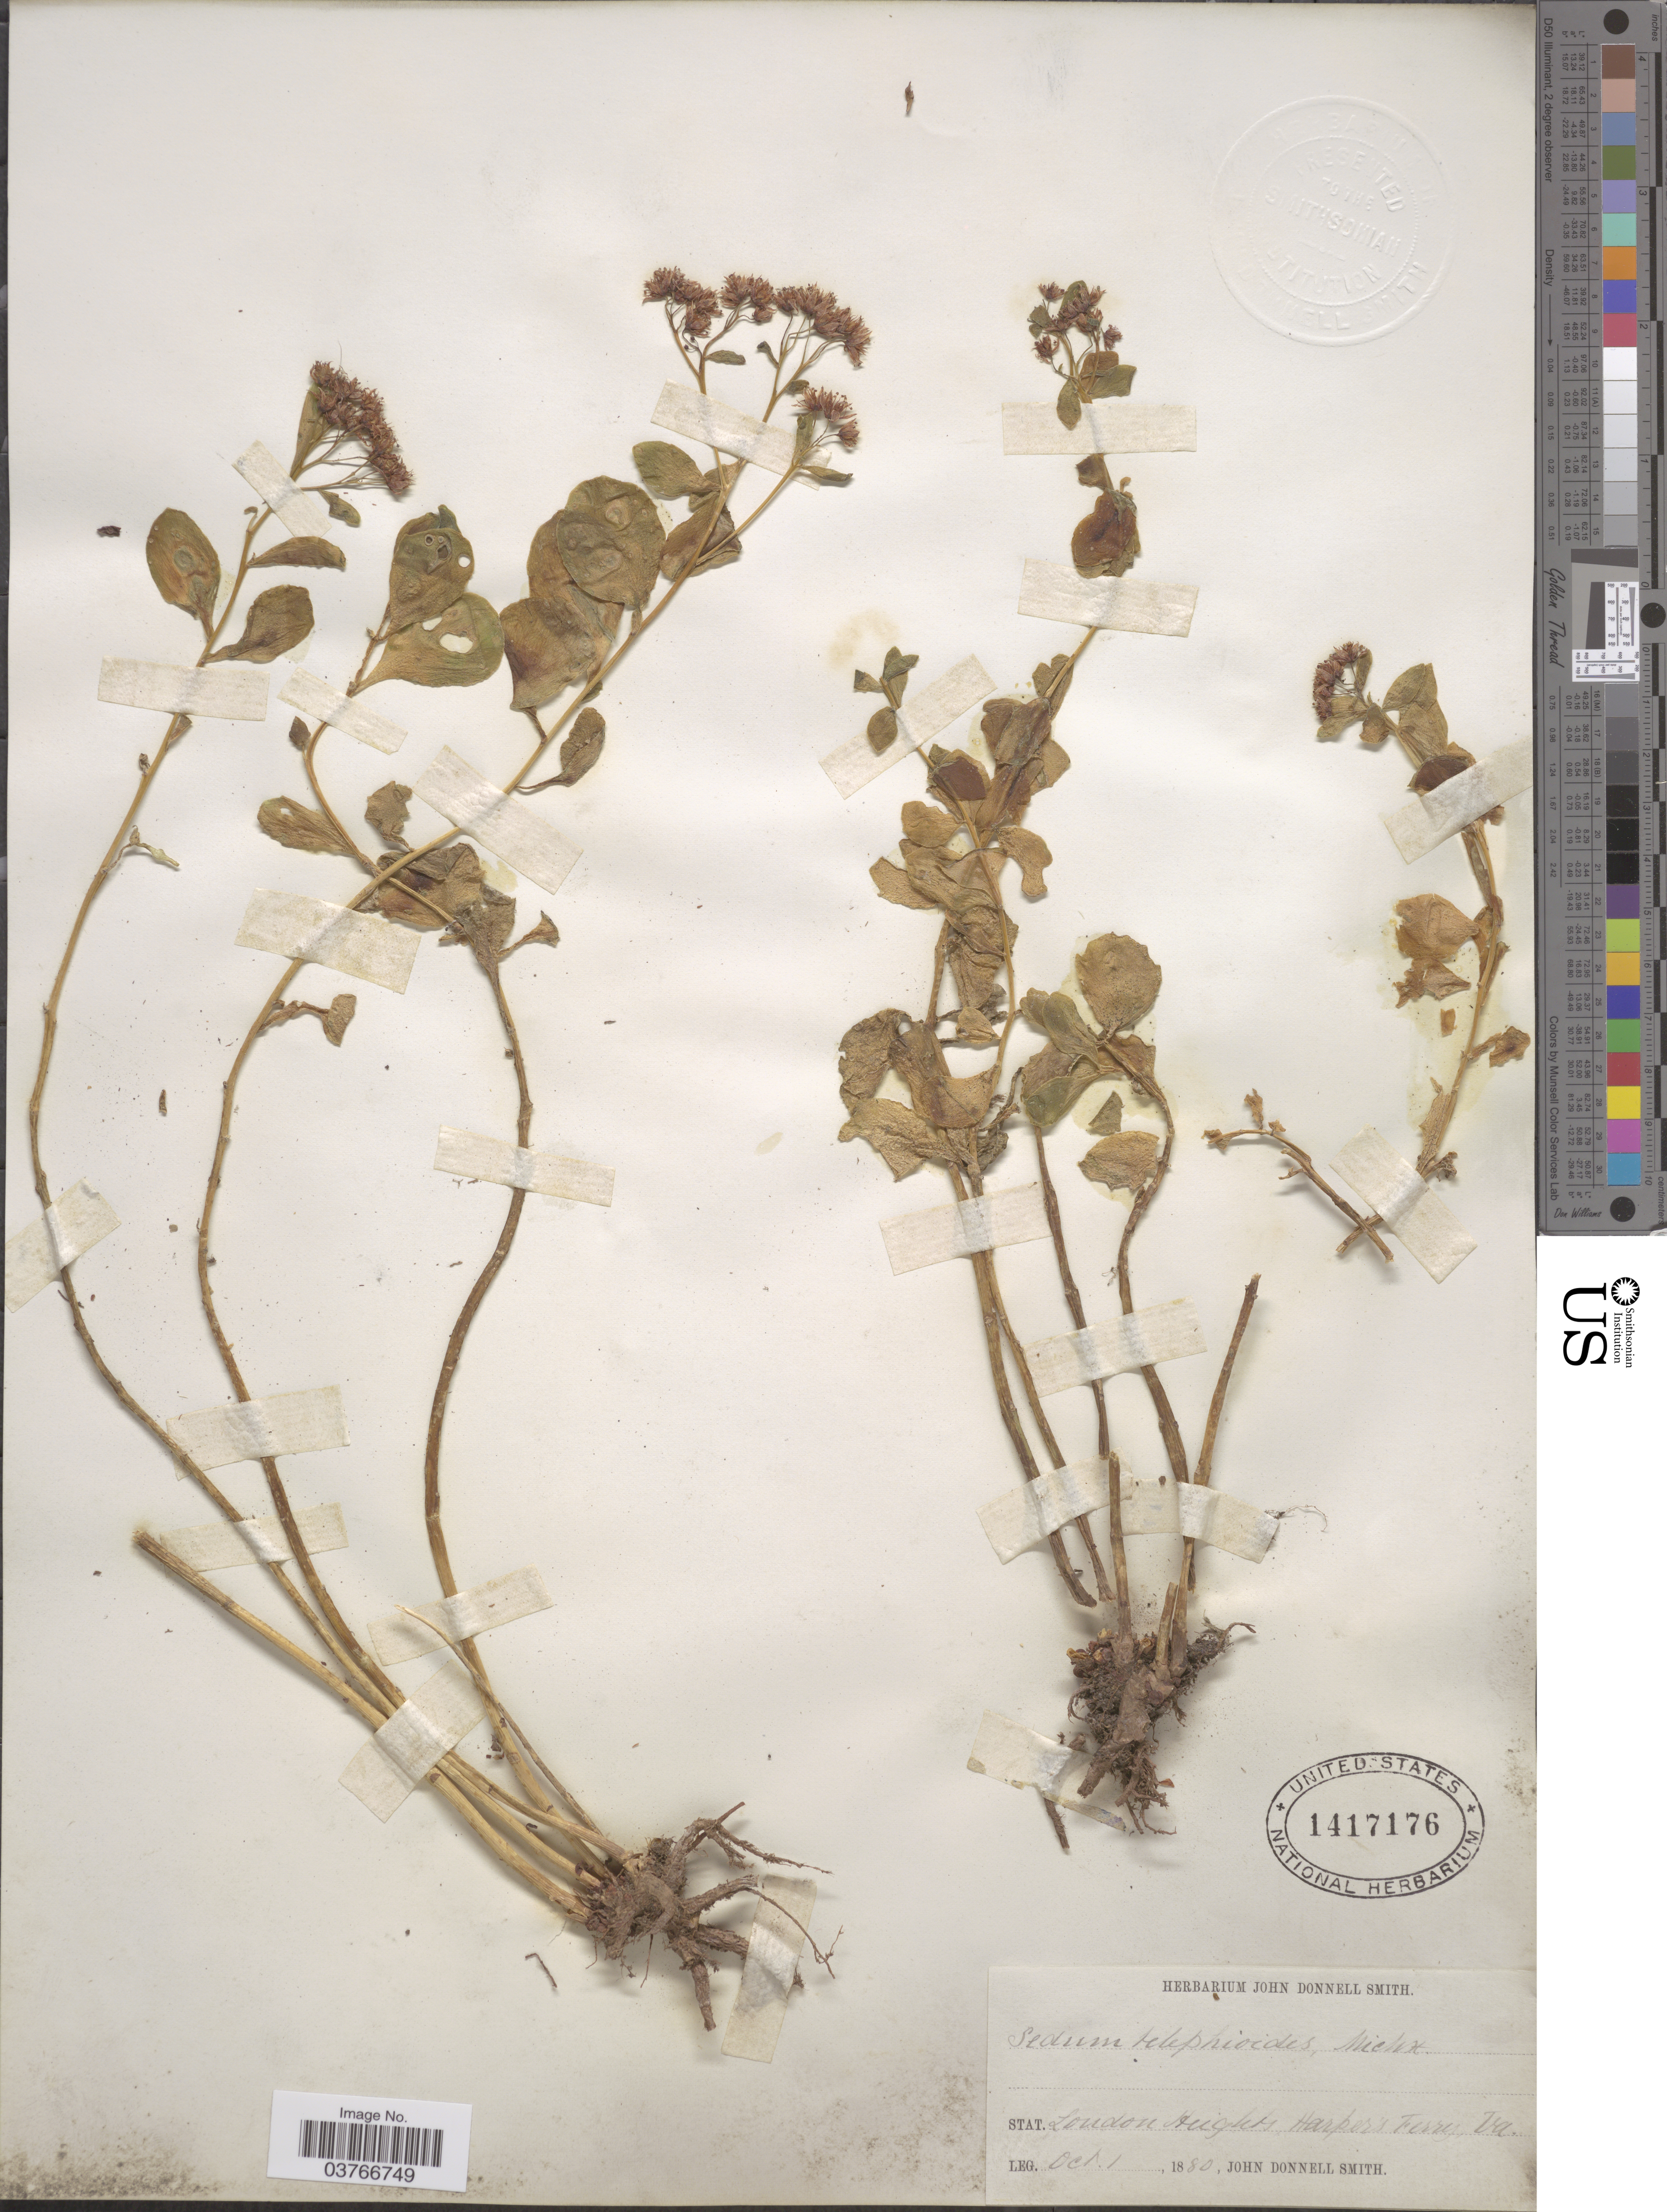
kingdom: Plantae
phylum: Tracheophyta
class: Magnoliopsida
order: Saxifragales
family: Crassulaceae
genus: Hylotelephium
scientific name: Hylotelephium telephioides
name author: (Michx.) H. Ohba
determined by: Strong, Mark T., (BOT), Smithsonian Institution - National Museum of Natural History (UNITED STATES)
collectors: J. Donnell Smith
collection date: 1880-10-01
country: United States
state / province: West Virginia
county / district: Jefferson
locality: Loudoun Heights, Harper's Ferry.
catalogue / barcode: US 1417176